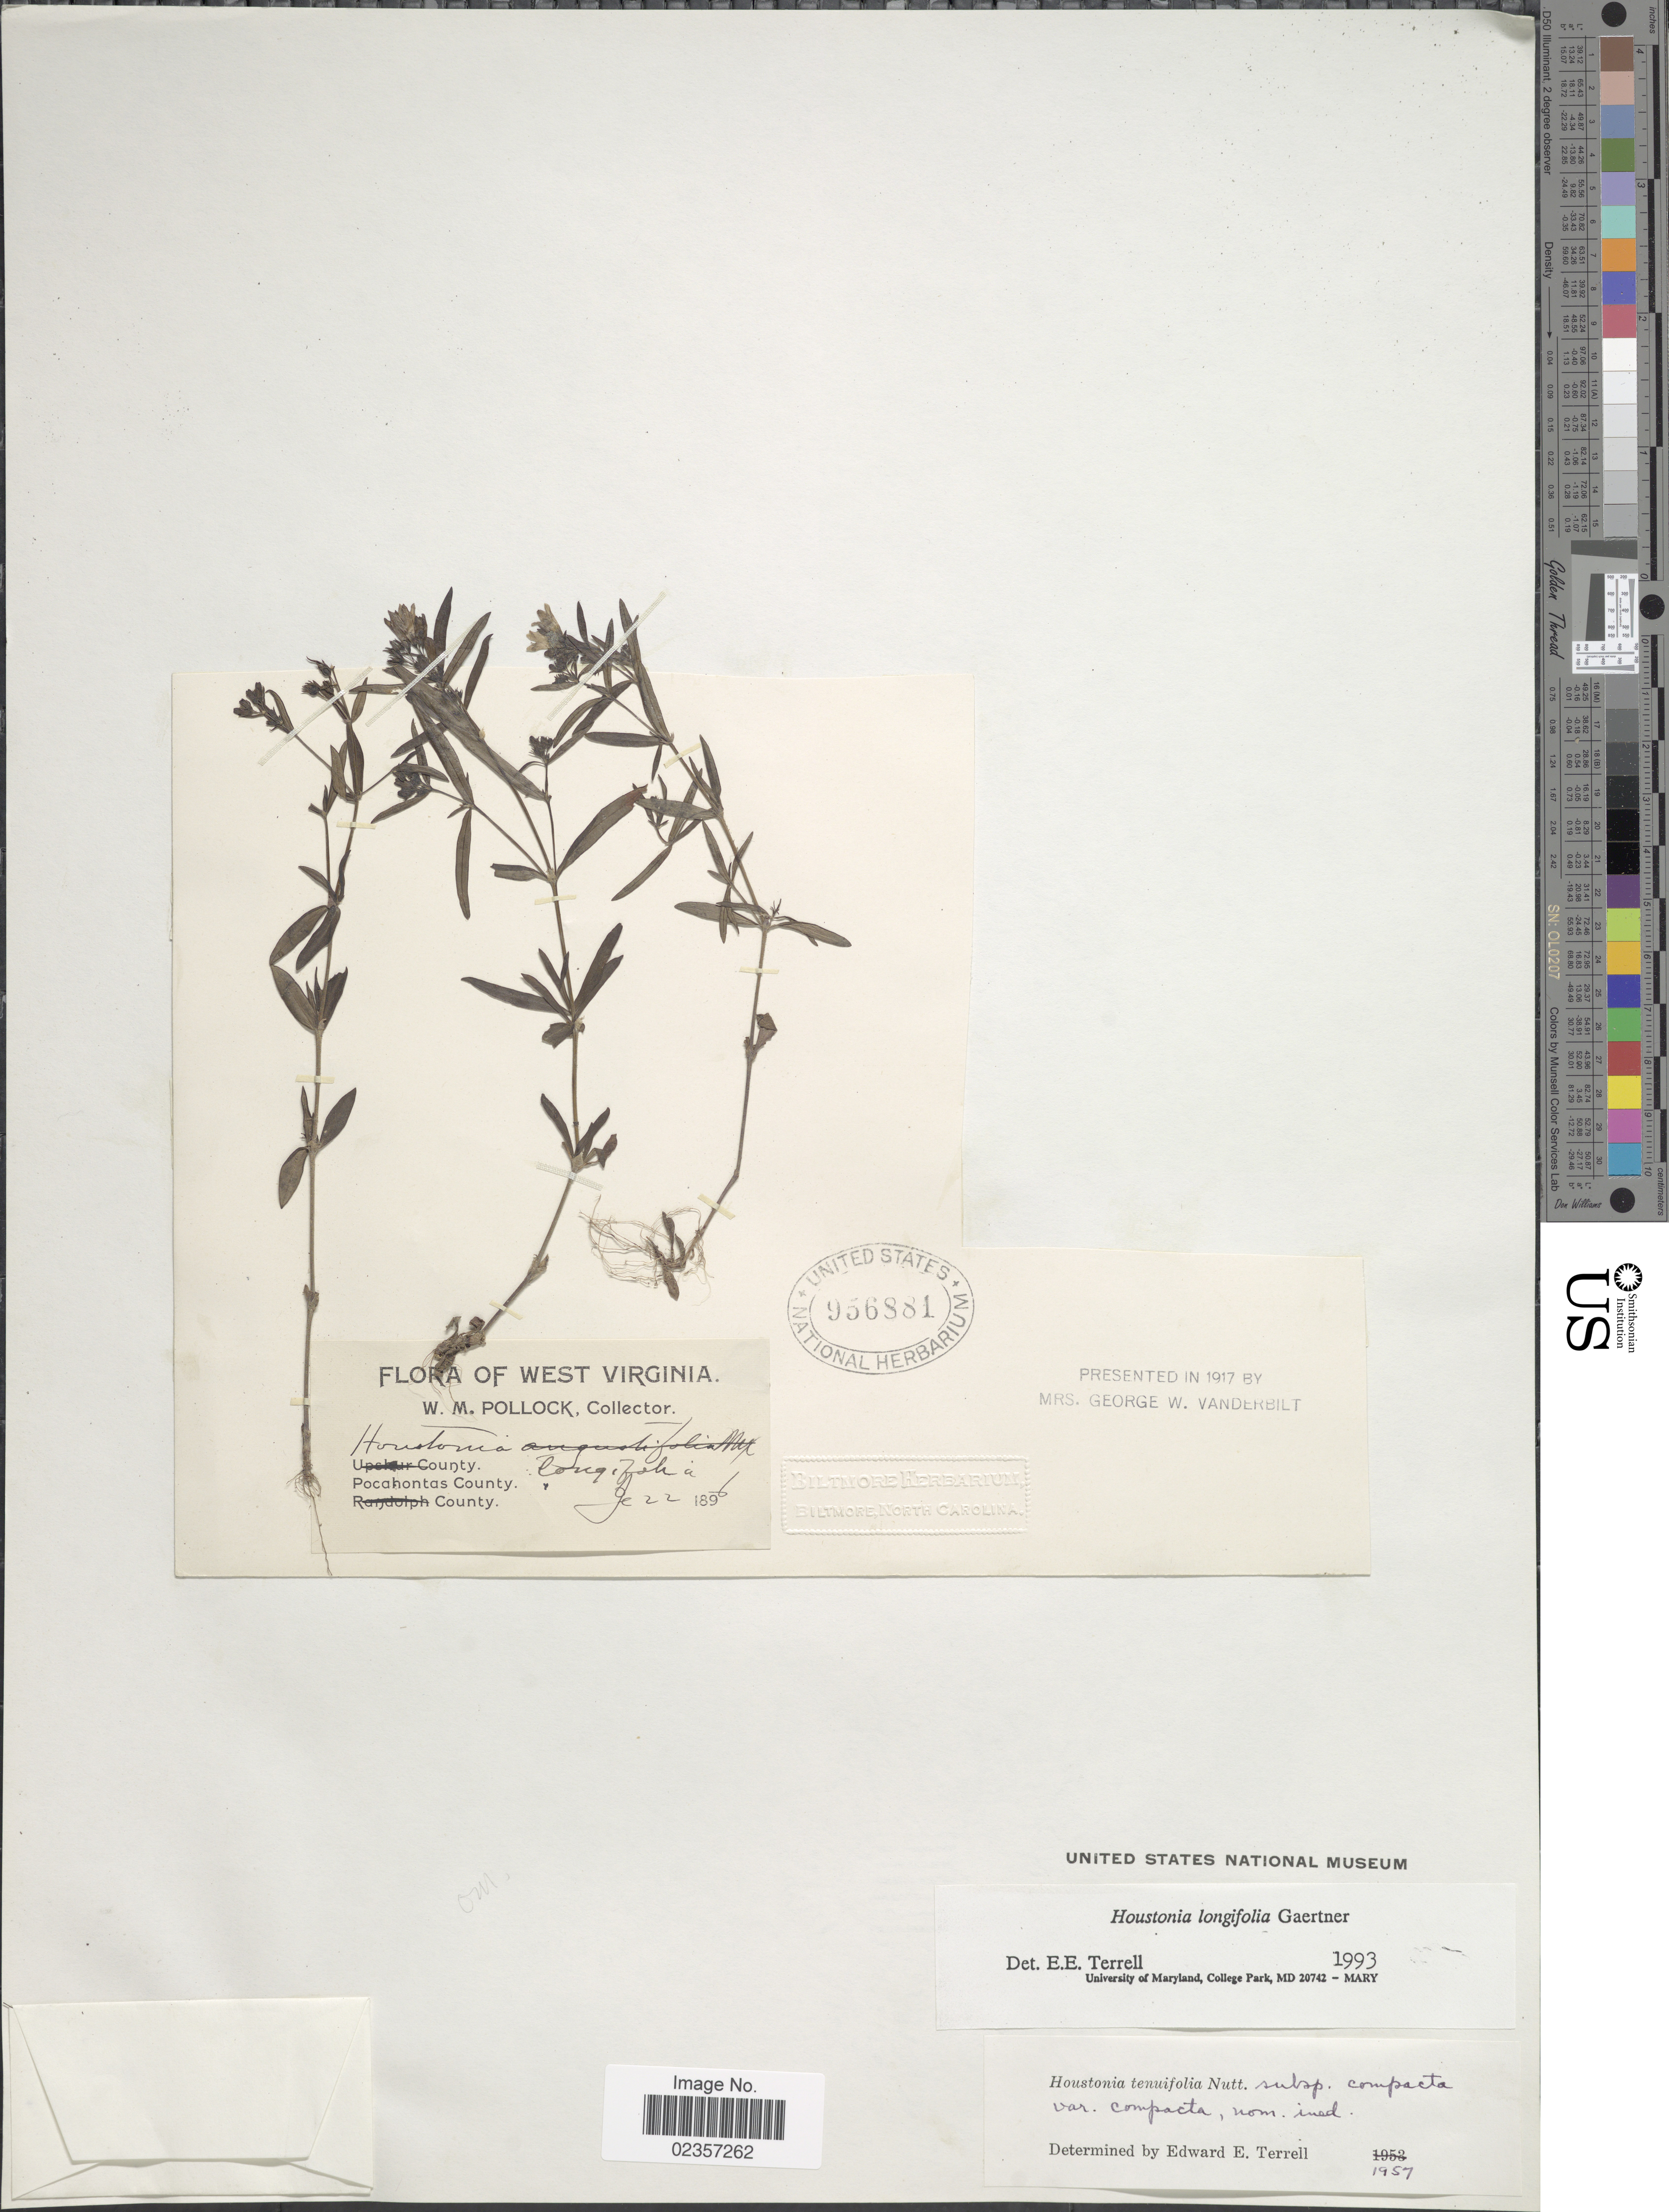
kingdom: Plantae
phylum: Tracheophyta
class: Magnoliopsida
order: Gentianales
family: Rubiaceae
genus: Houstonia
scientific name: Houstonia longifolia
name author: Gaertn.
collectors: W. M. Pollock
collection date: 1896-02-22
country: United States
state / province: West Virginia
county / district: Pocahontas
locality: Pocahantas County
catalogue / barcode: US 956881